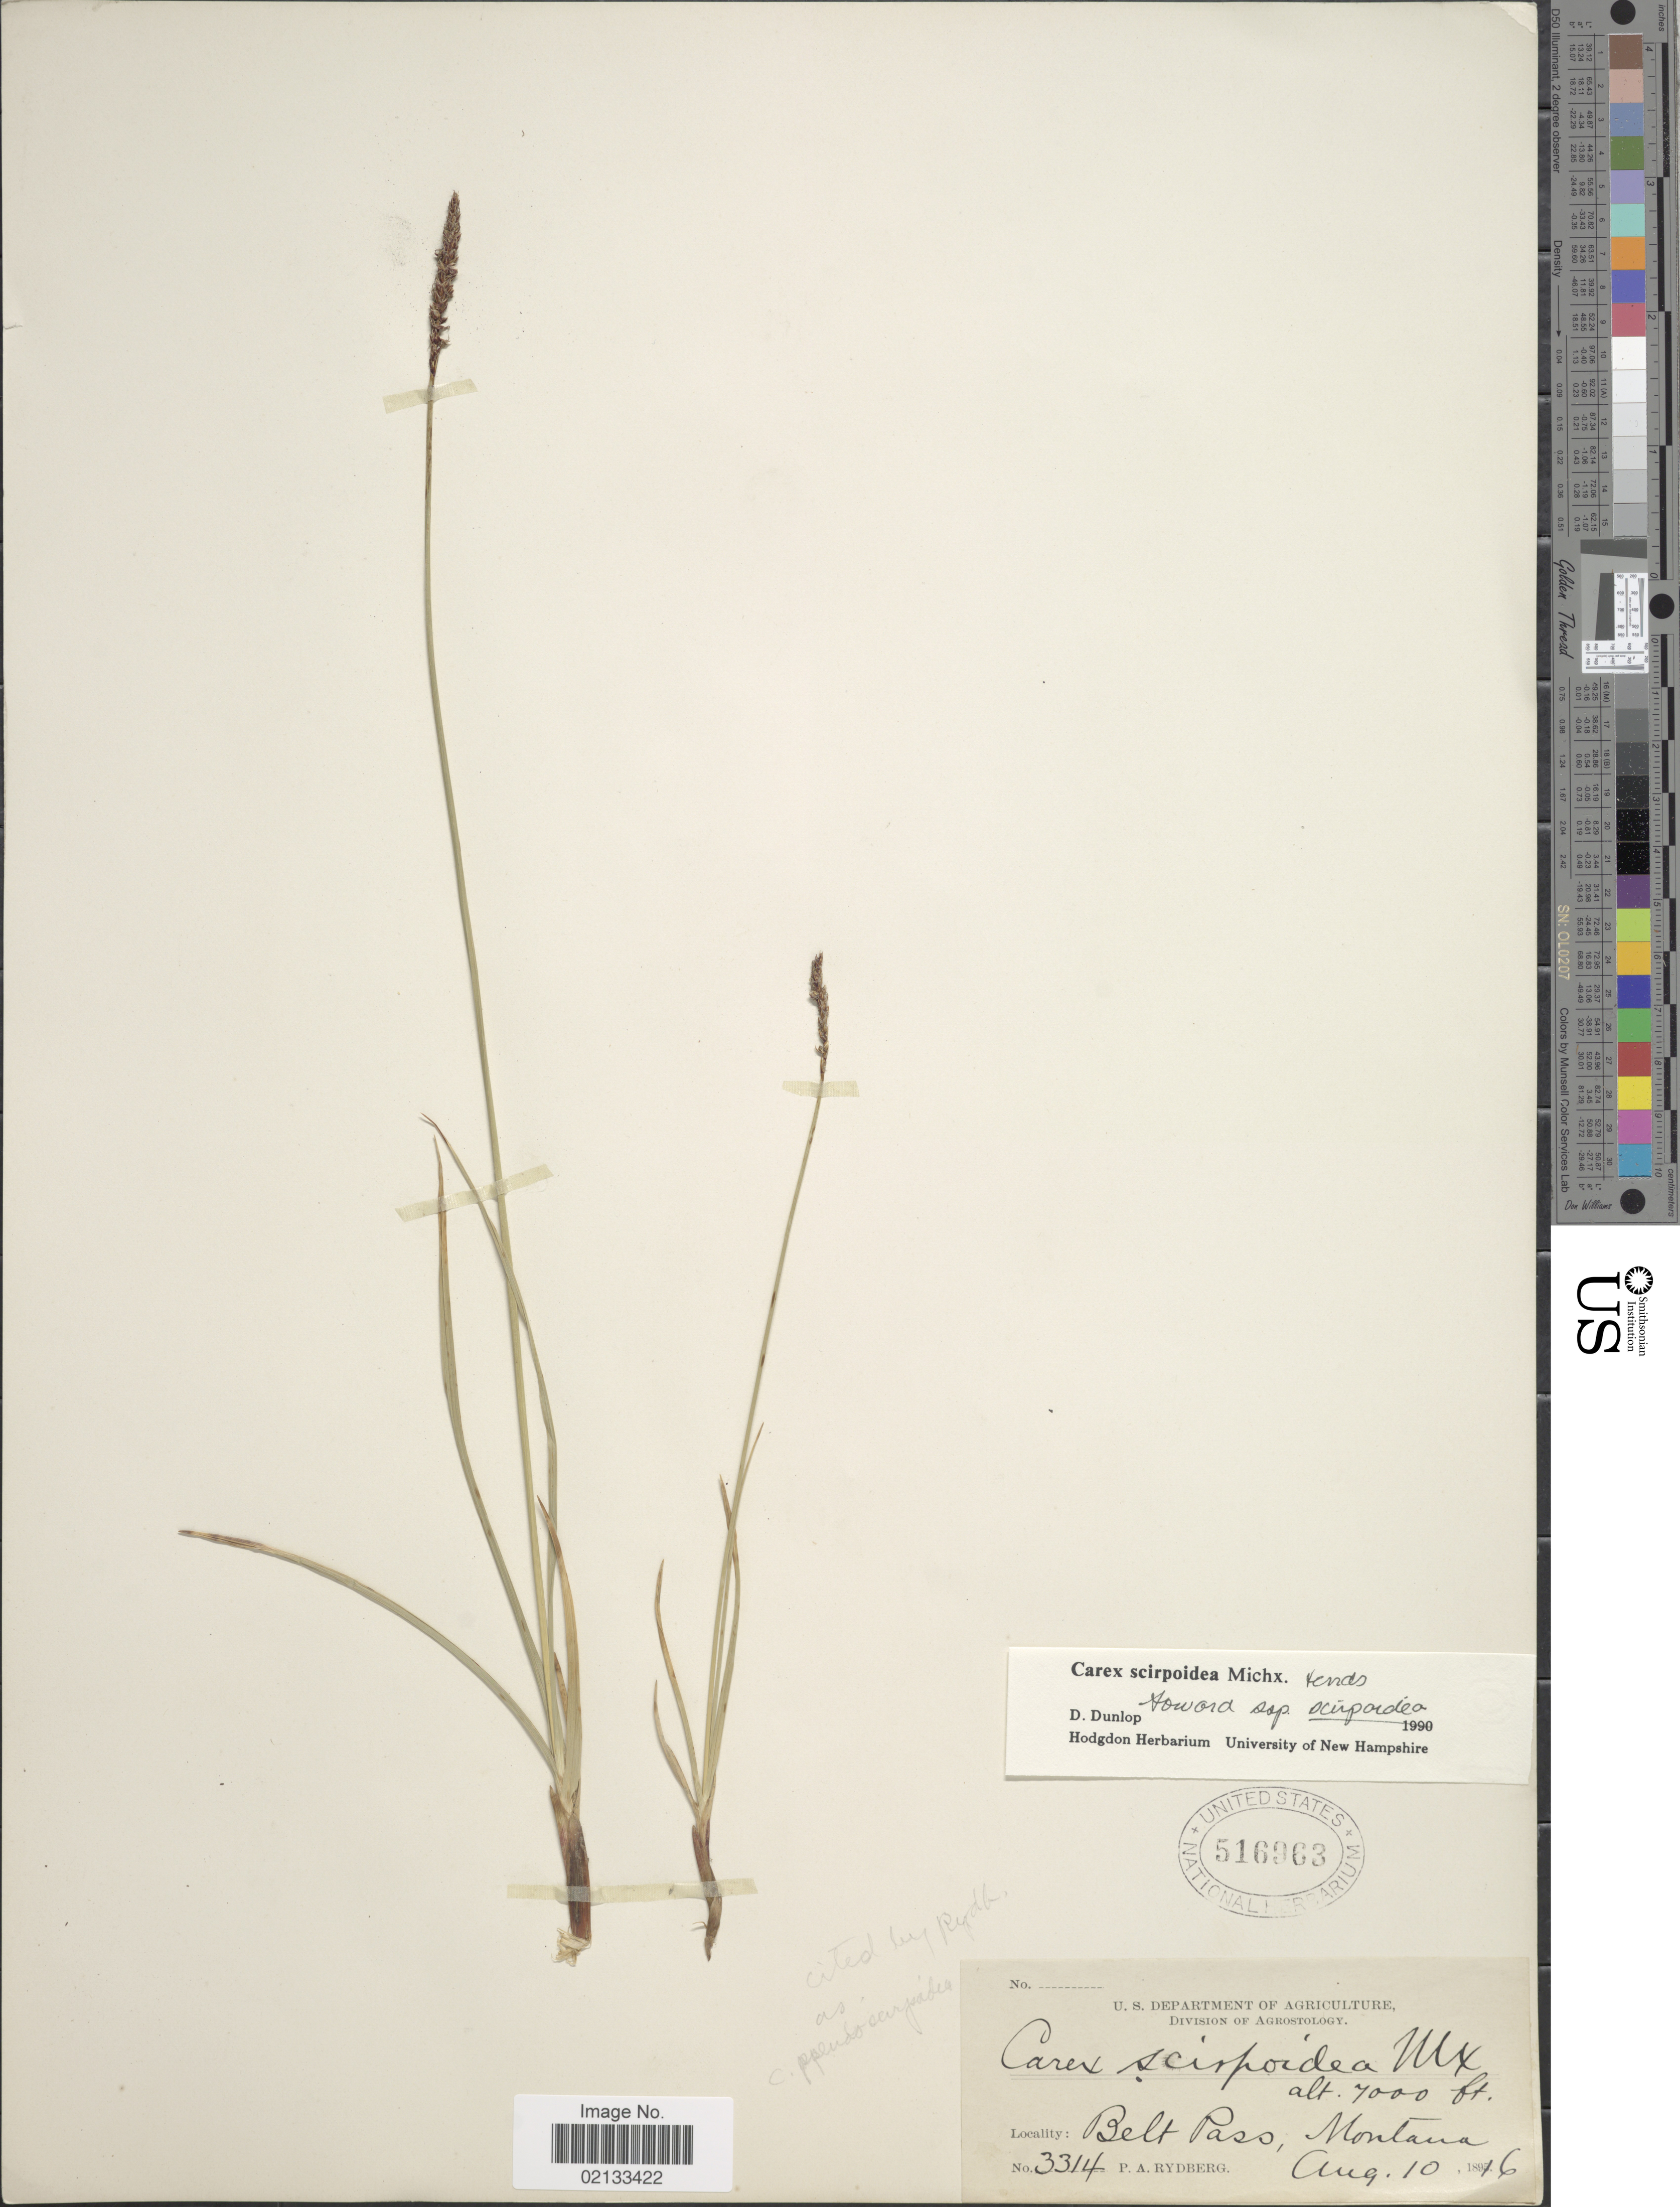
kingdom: Plantae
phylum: Tracheophyta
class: Liliopsida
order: Poales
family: Cyperaceae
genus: Carex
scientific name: Carex scirpoidea subsp. scirpoidea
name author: Michx.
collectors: P. A. Rydberg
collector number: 3314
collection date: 1896-08-10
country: United States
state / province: Montana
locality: Belt Pass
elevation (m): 2134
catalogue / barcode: US 516963